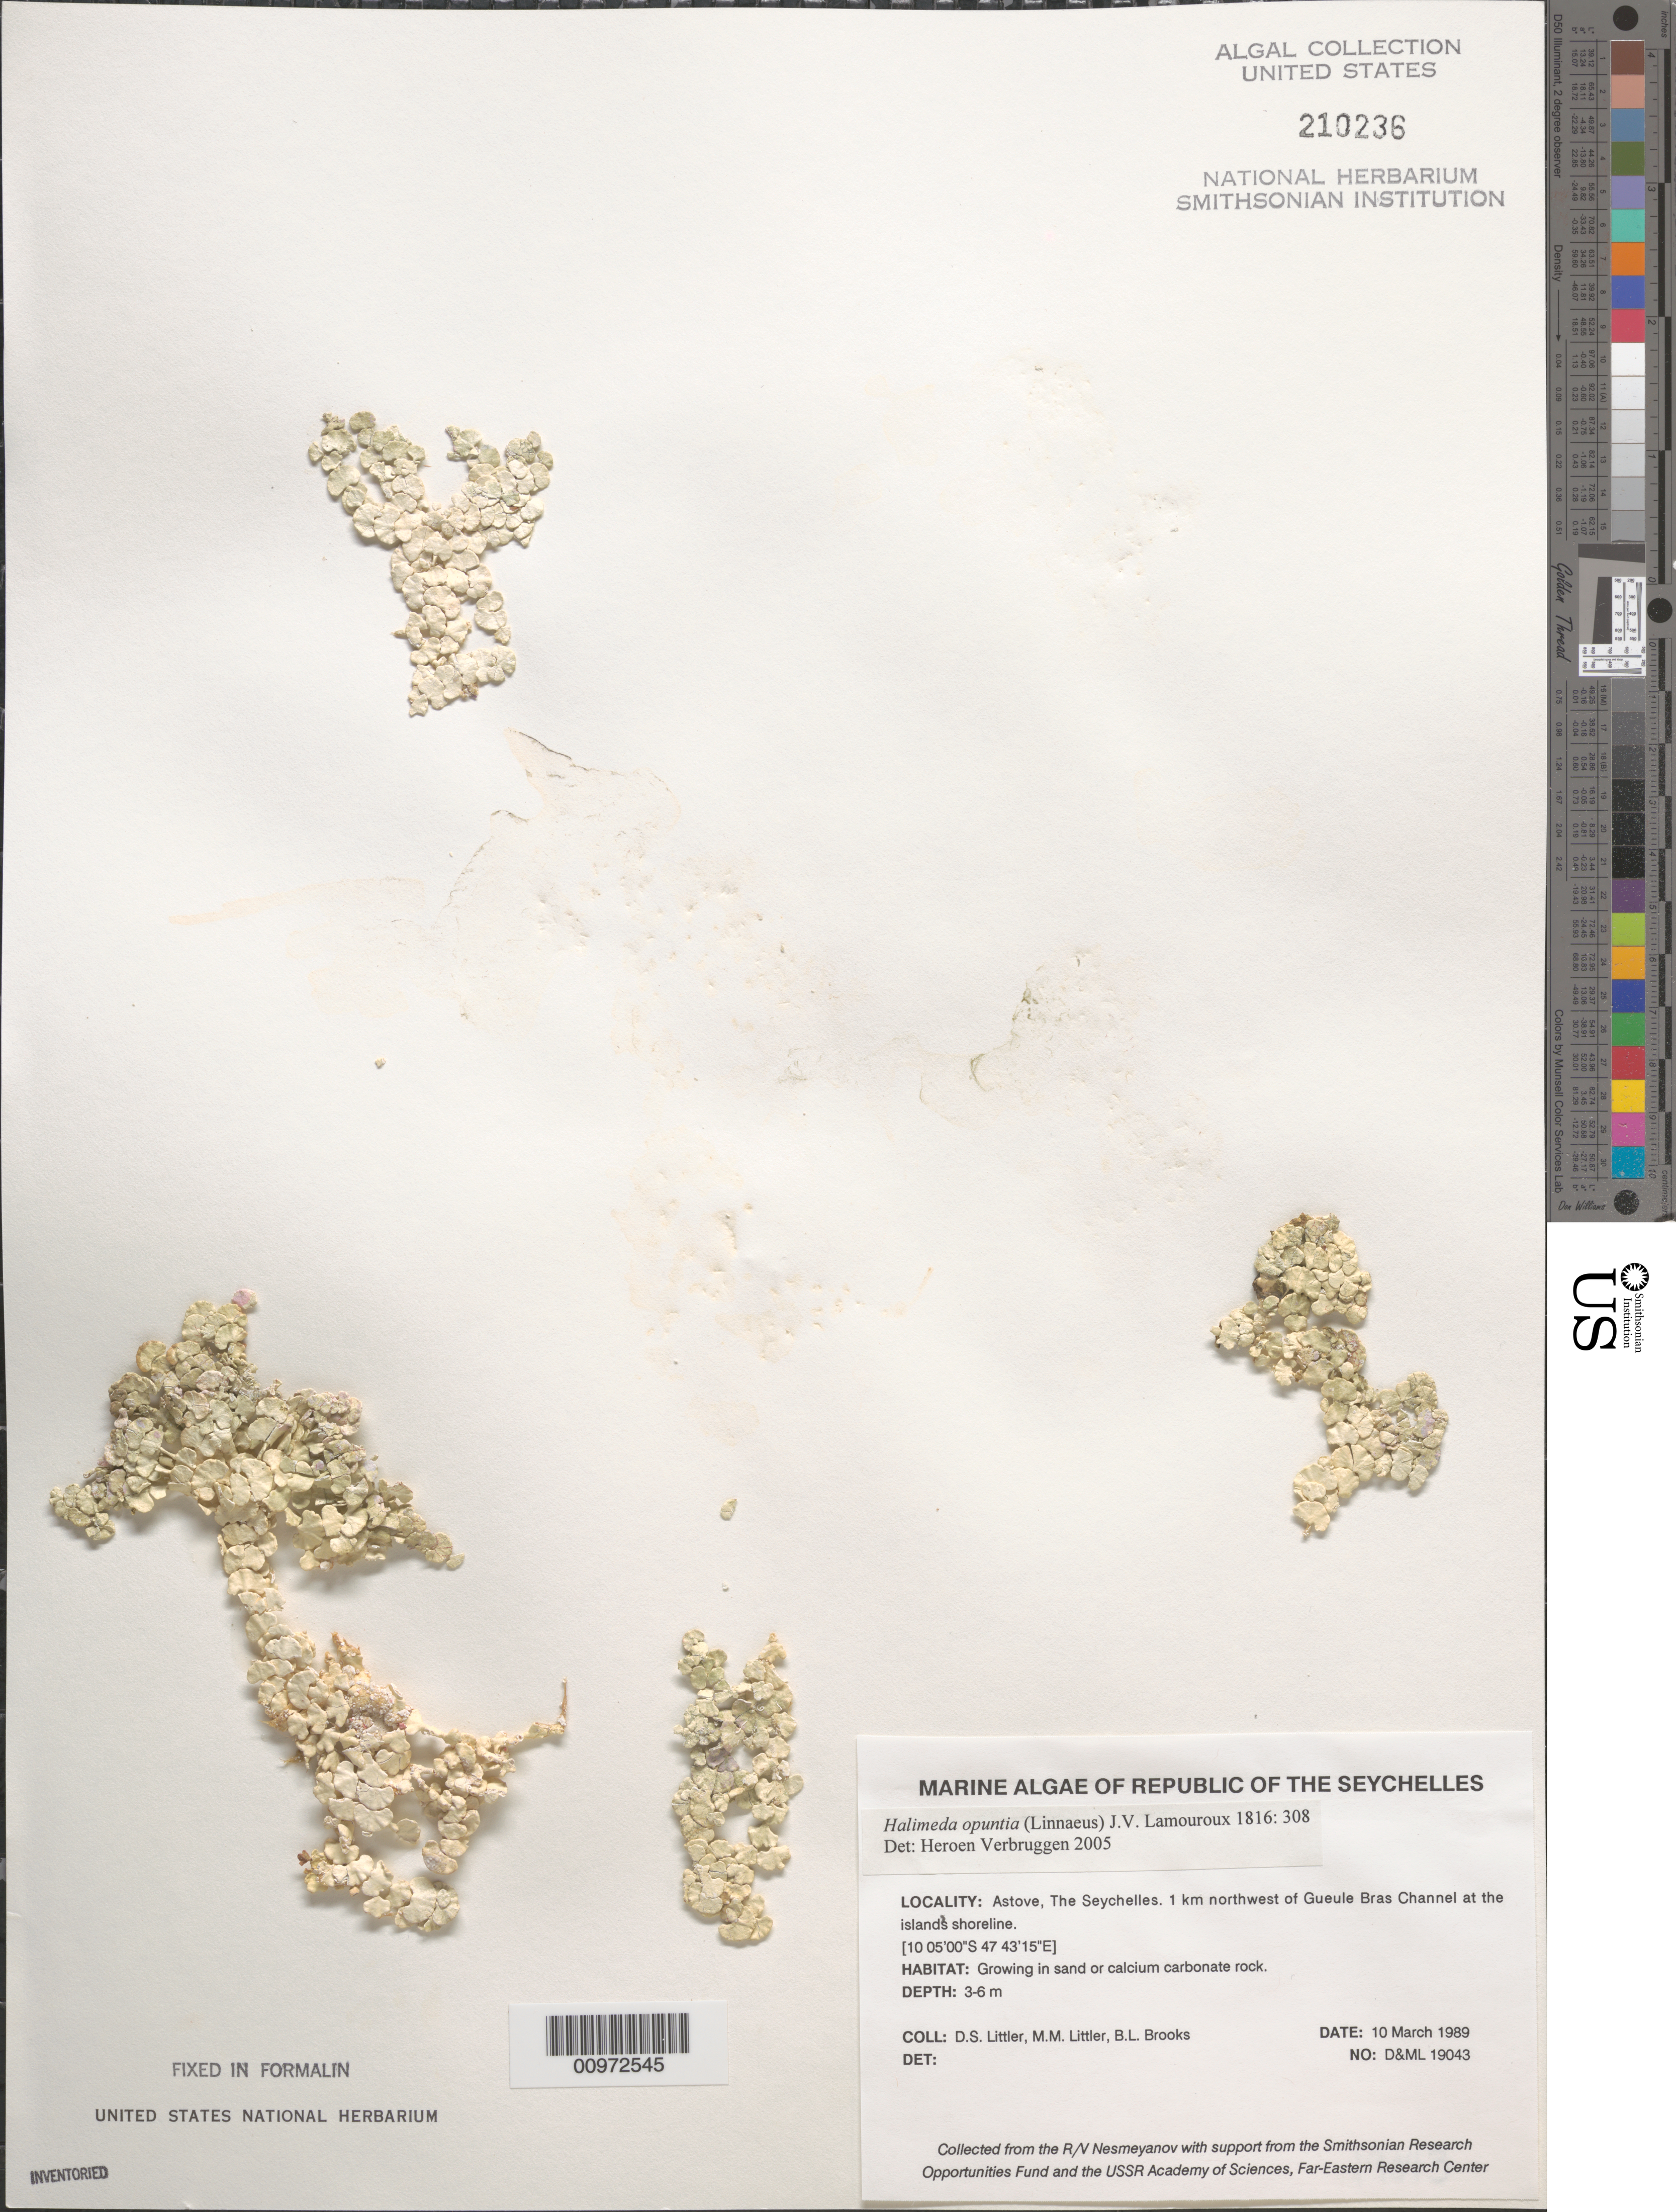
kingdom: Plantae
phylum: Chlorophyta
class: Ulvophyceae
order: Bryopsidales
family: Halimedaceae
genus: Halimeda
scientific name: Halimeda opuntia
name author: (L.) J.V.Lamouroux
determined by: Verbruggen, H.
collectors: D. S. Littler, M. M. Littler & B. Brooks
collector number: D&ML 19043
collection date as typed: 10 Mar 1989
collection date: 1989-03-10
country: Seychelles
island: Astove Atoll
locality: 1 km northwest of Gueule Bras Channel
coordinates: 10 05'00"S, 47 43'15"E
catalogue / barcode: US 210236